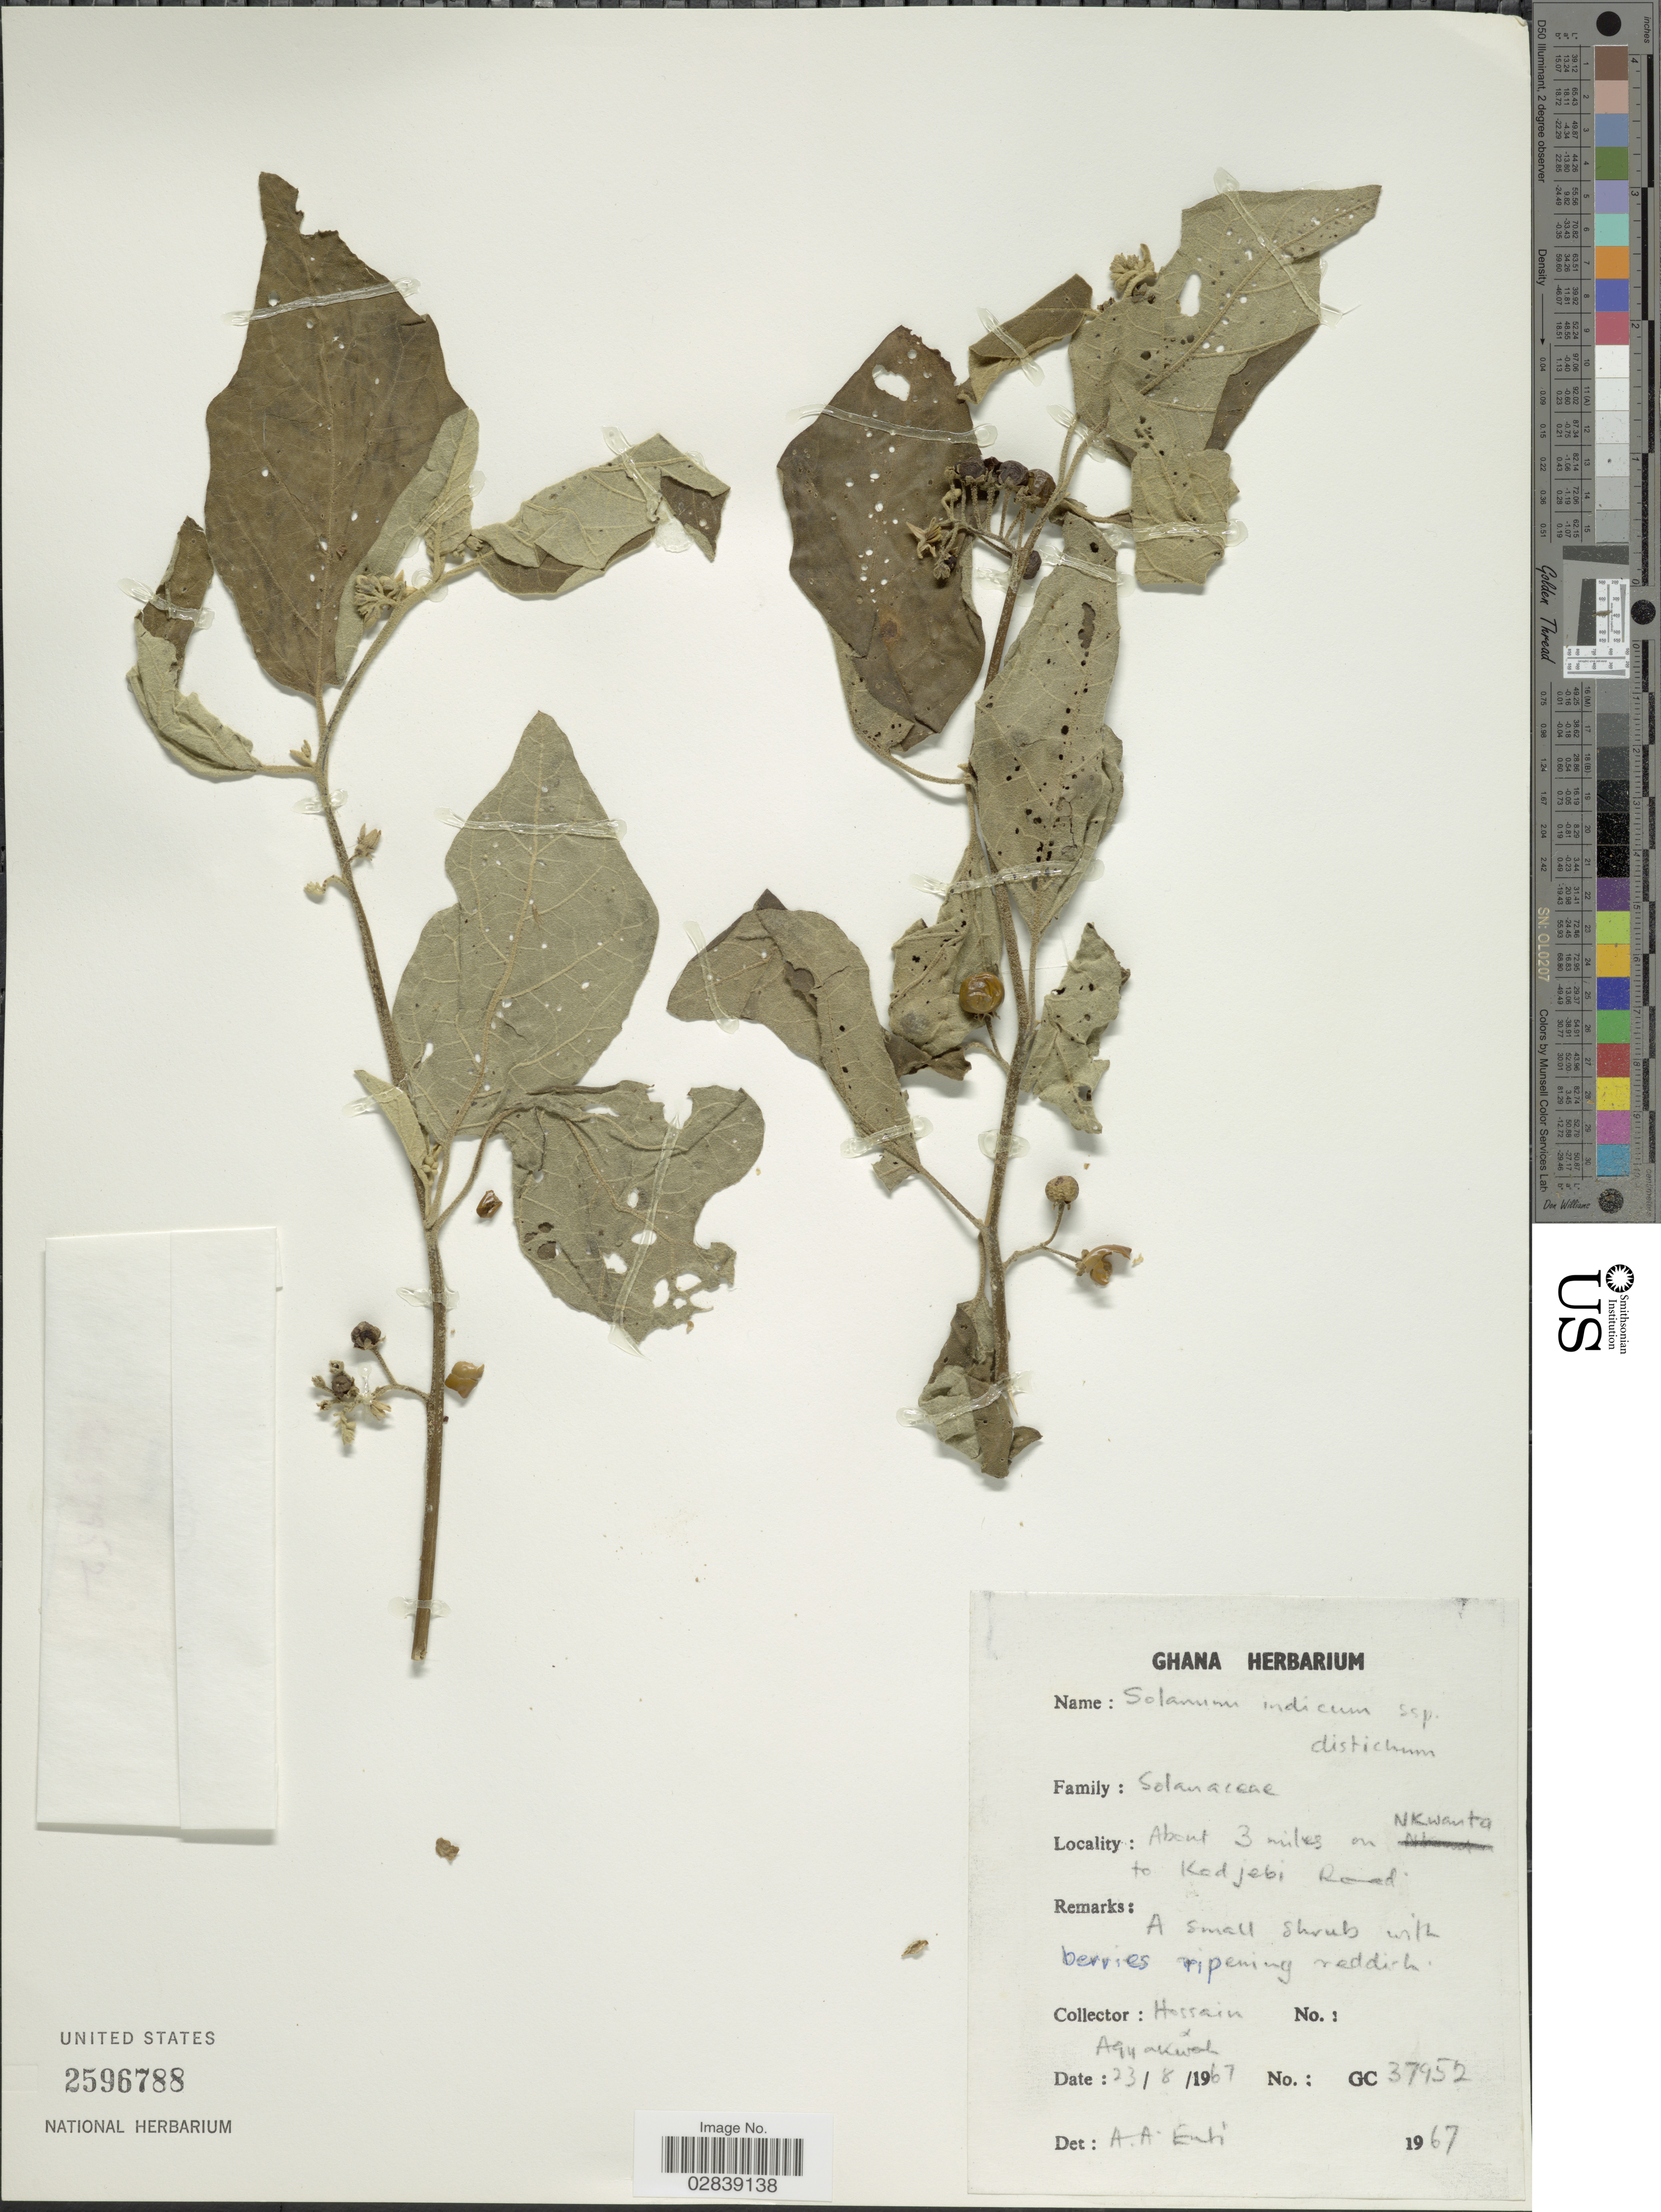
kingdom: Plantae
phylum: Tracheophyta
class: Magnoliopsida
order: Solanales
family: Solanaceae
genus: Solanum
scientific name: Solanum anguivi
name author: Lam.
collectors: Hossain & Agyakwah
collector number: GC37952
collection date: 1967-08-23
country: Ghana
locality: About 3 miles on Nkwanta to Kadjebi Road.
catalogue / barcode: US 2596788